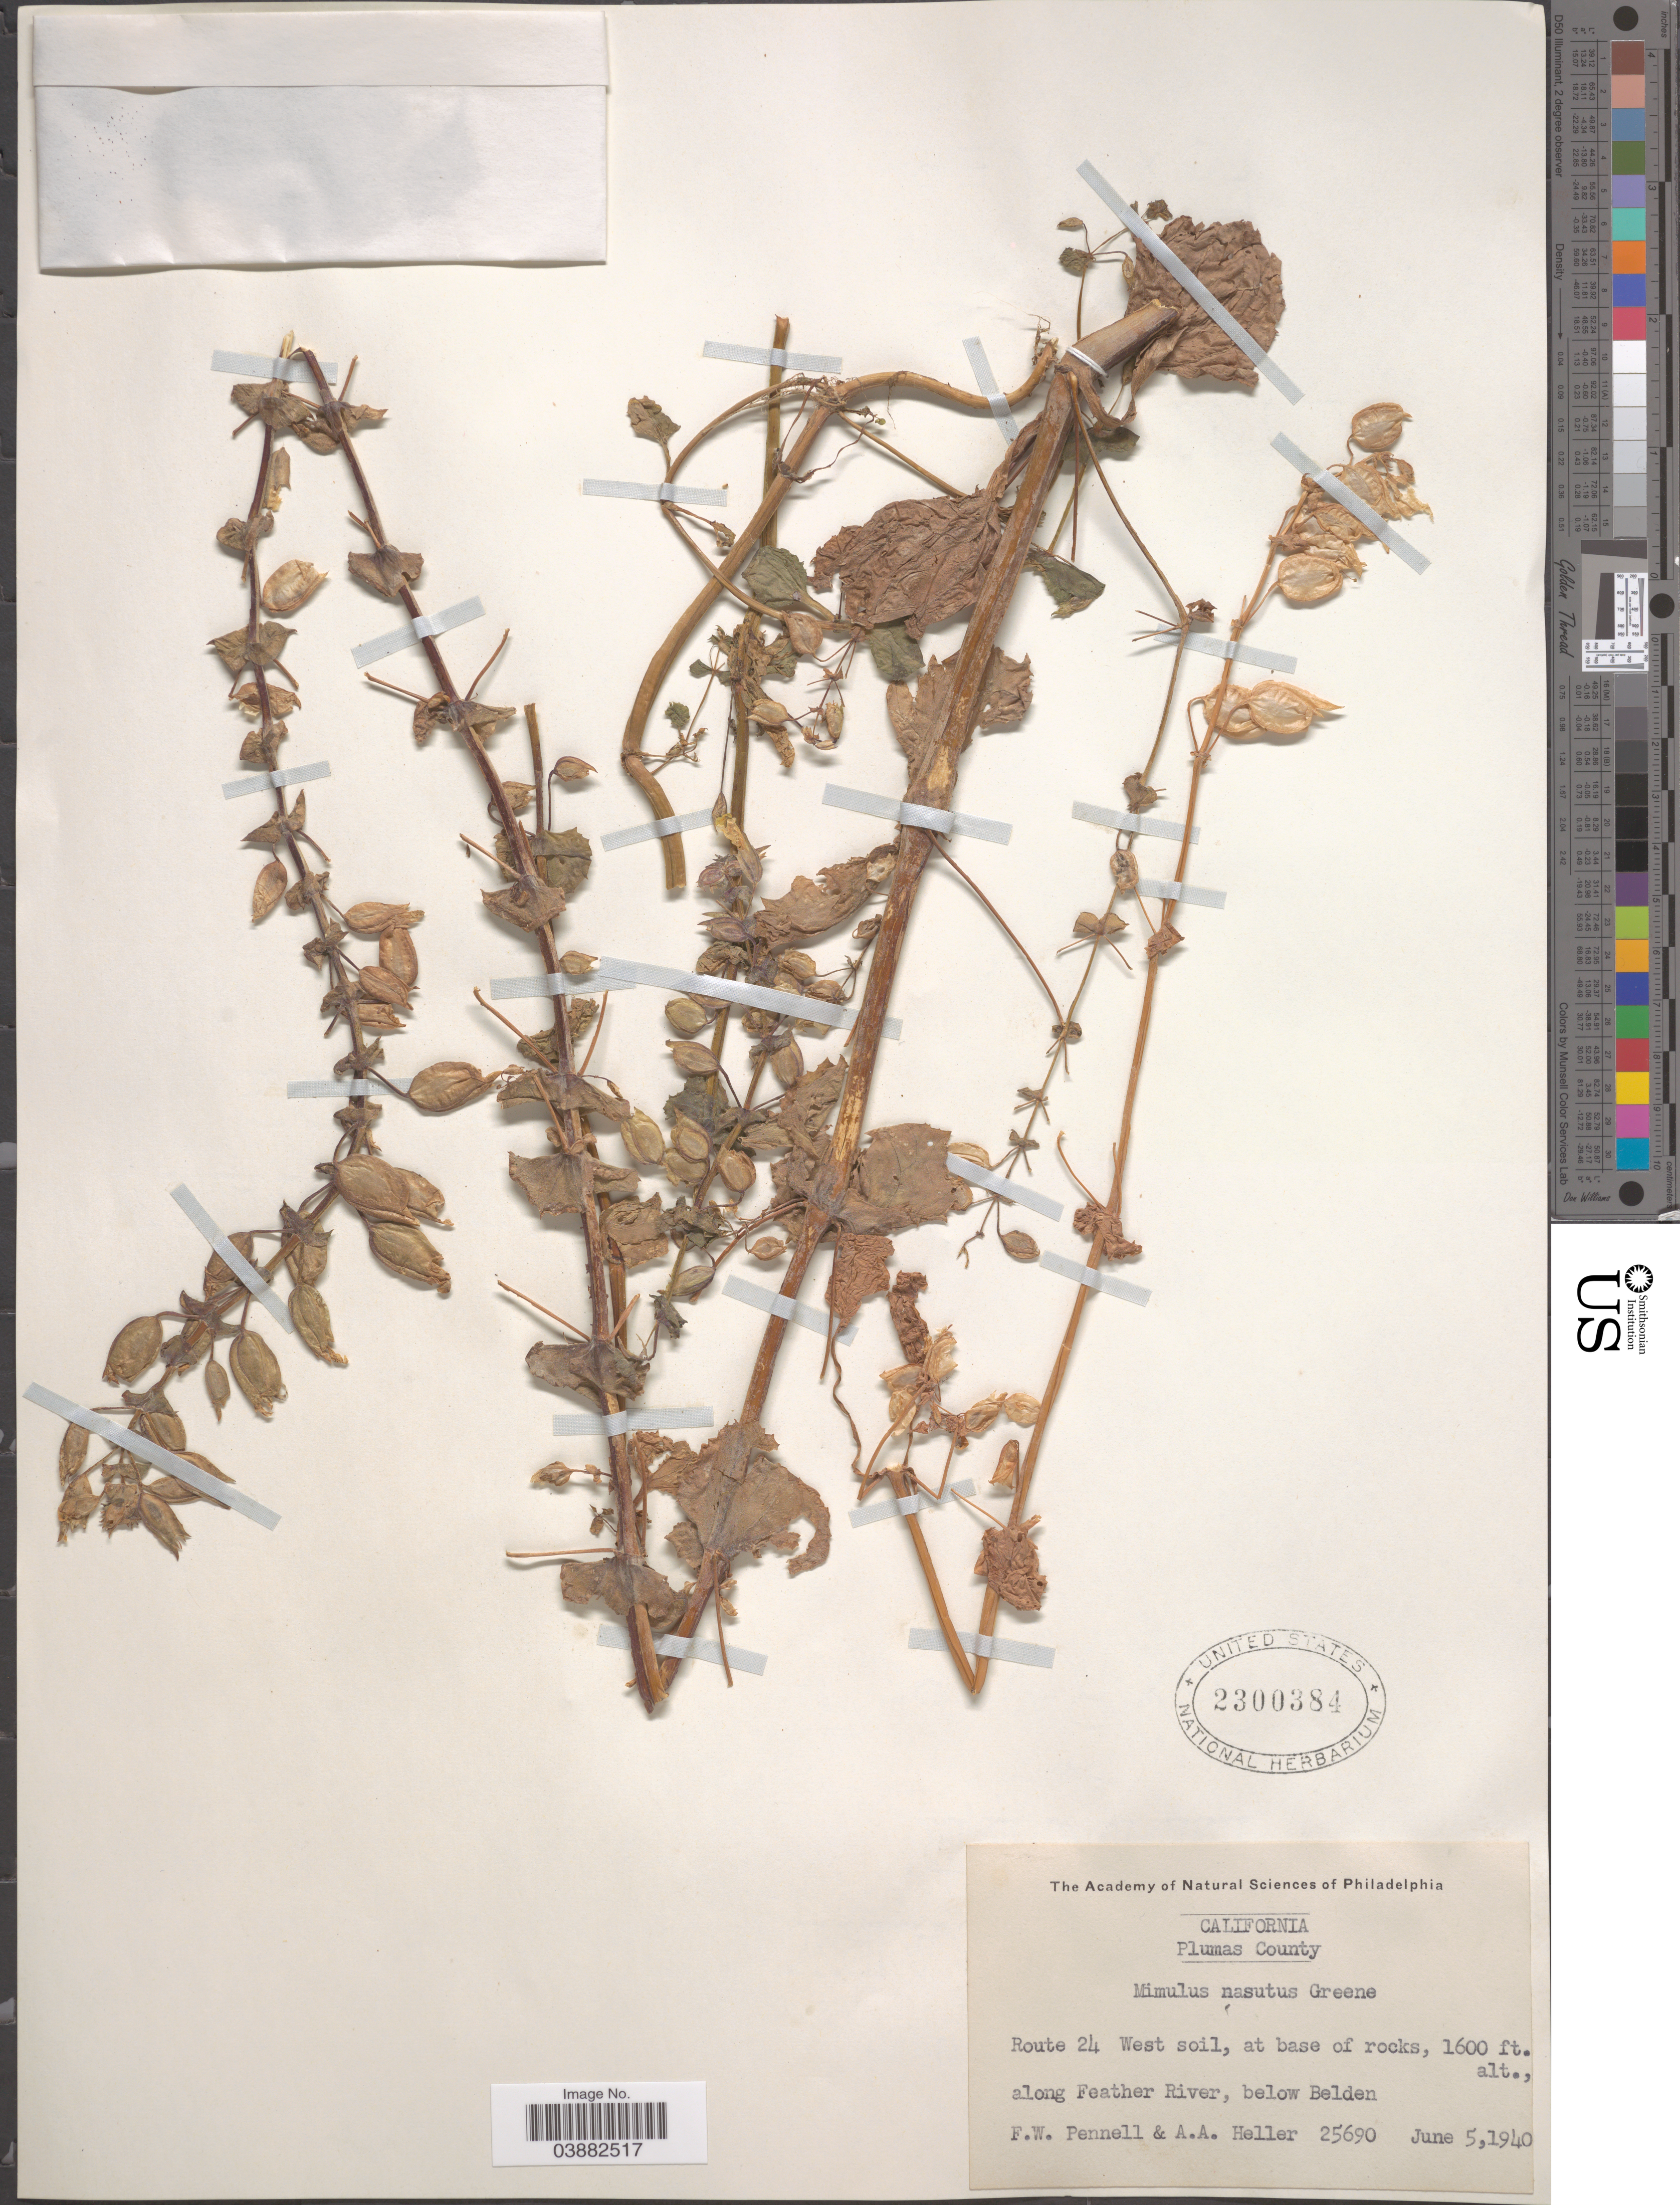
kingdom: Plantae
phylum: Tracheophyta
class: Magnoliopsida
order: Lamiales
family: Phrymaceae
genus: Mimulus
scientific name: Mimulus nasutus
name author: Greene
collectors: F. W. Pennell & A. A. Heller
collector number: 25690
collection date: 1940-06-05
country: United States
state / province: California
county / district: Plumas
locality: Plumas County. Route 24 West soil, at base of rocks, along Feather River, below Belden.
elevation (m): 488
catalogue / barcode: US 2300384